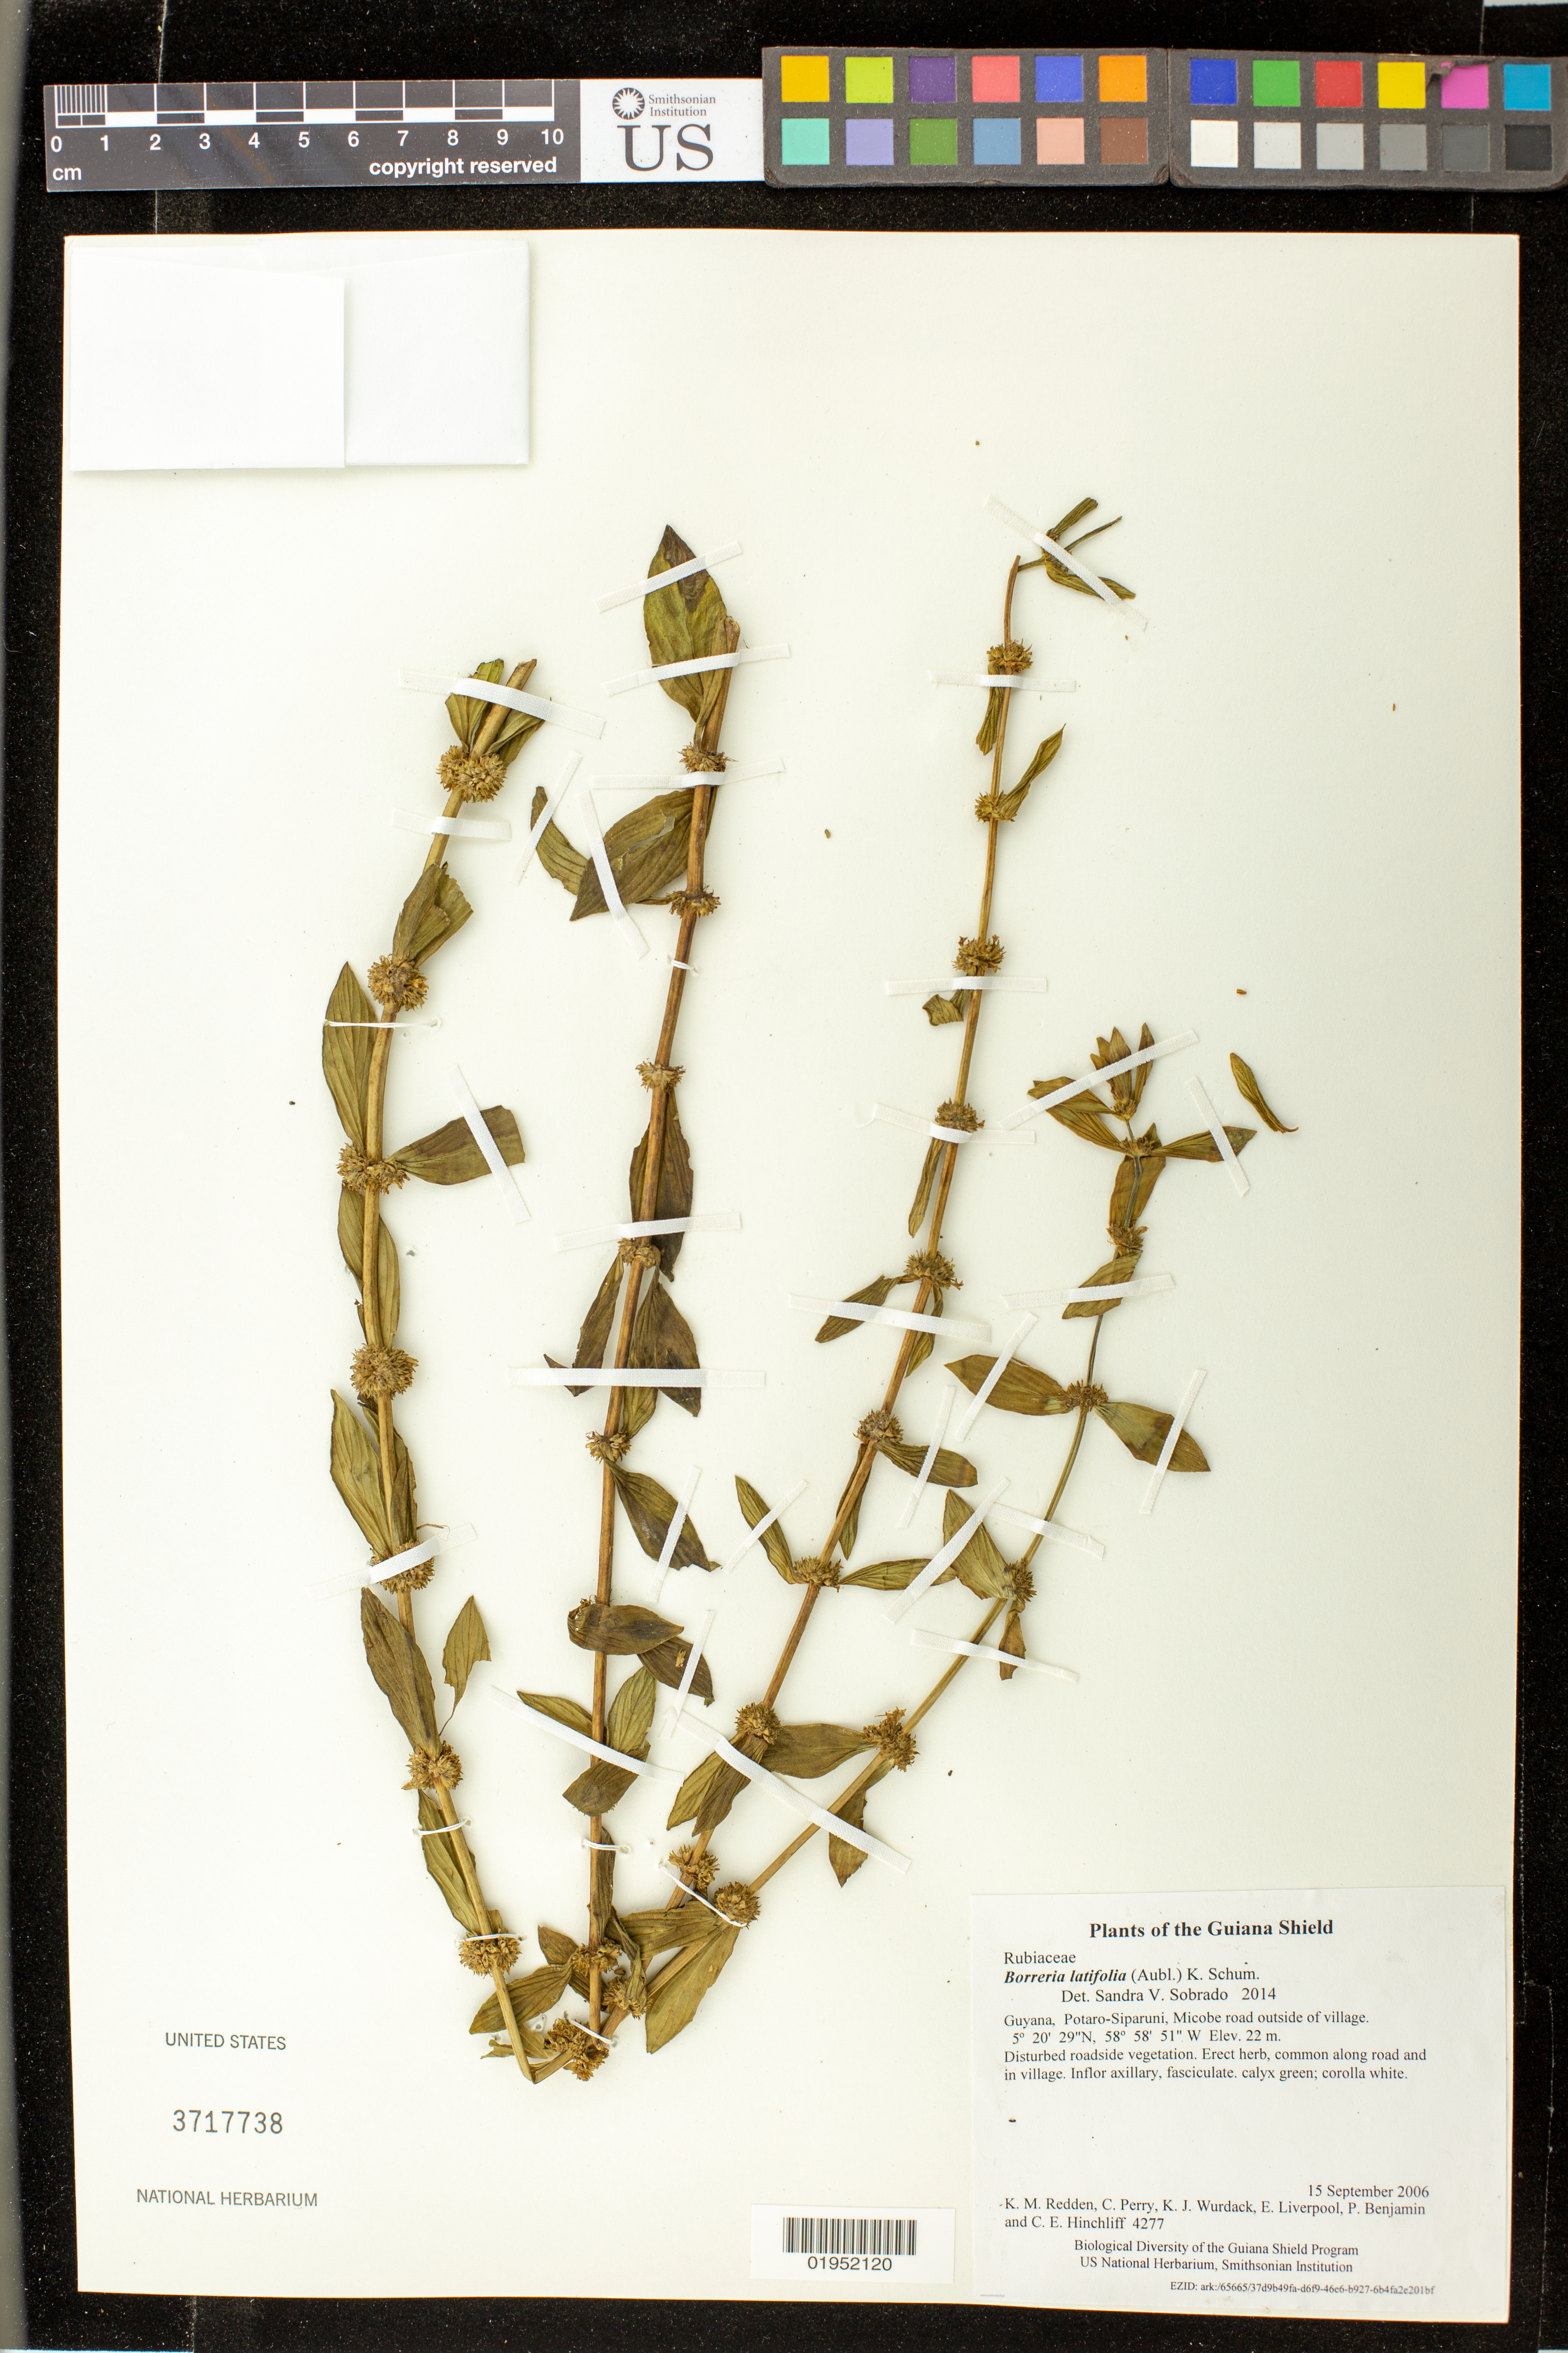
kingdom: Plantae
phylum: Tracheophyta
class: Magnoliopsida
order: Gentianales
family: Rubiaceae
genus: Borreria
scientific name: Borreria latifolia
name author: (Aubl.) K. Schum.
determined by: Sobrado, S. V.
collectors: K. M. Redden, C. Perry, K. Wurdack, E. Liverpool, P. Benjamin & C. E. Hinchliff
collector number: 4277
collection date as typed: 15 September 2006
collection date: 2006-09-15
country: Guyana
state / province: Potaro-Siparuni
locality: Micobe road outside of village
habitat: Disturbed roadside vegetation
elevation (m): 22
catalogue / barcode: US 3717738